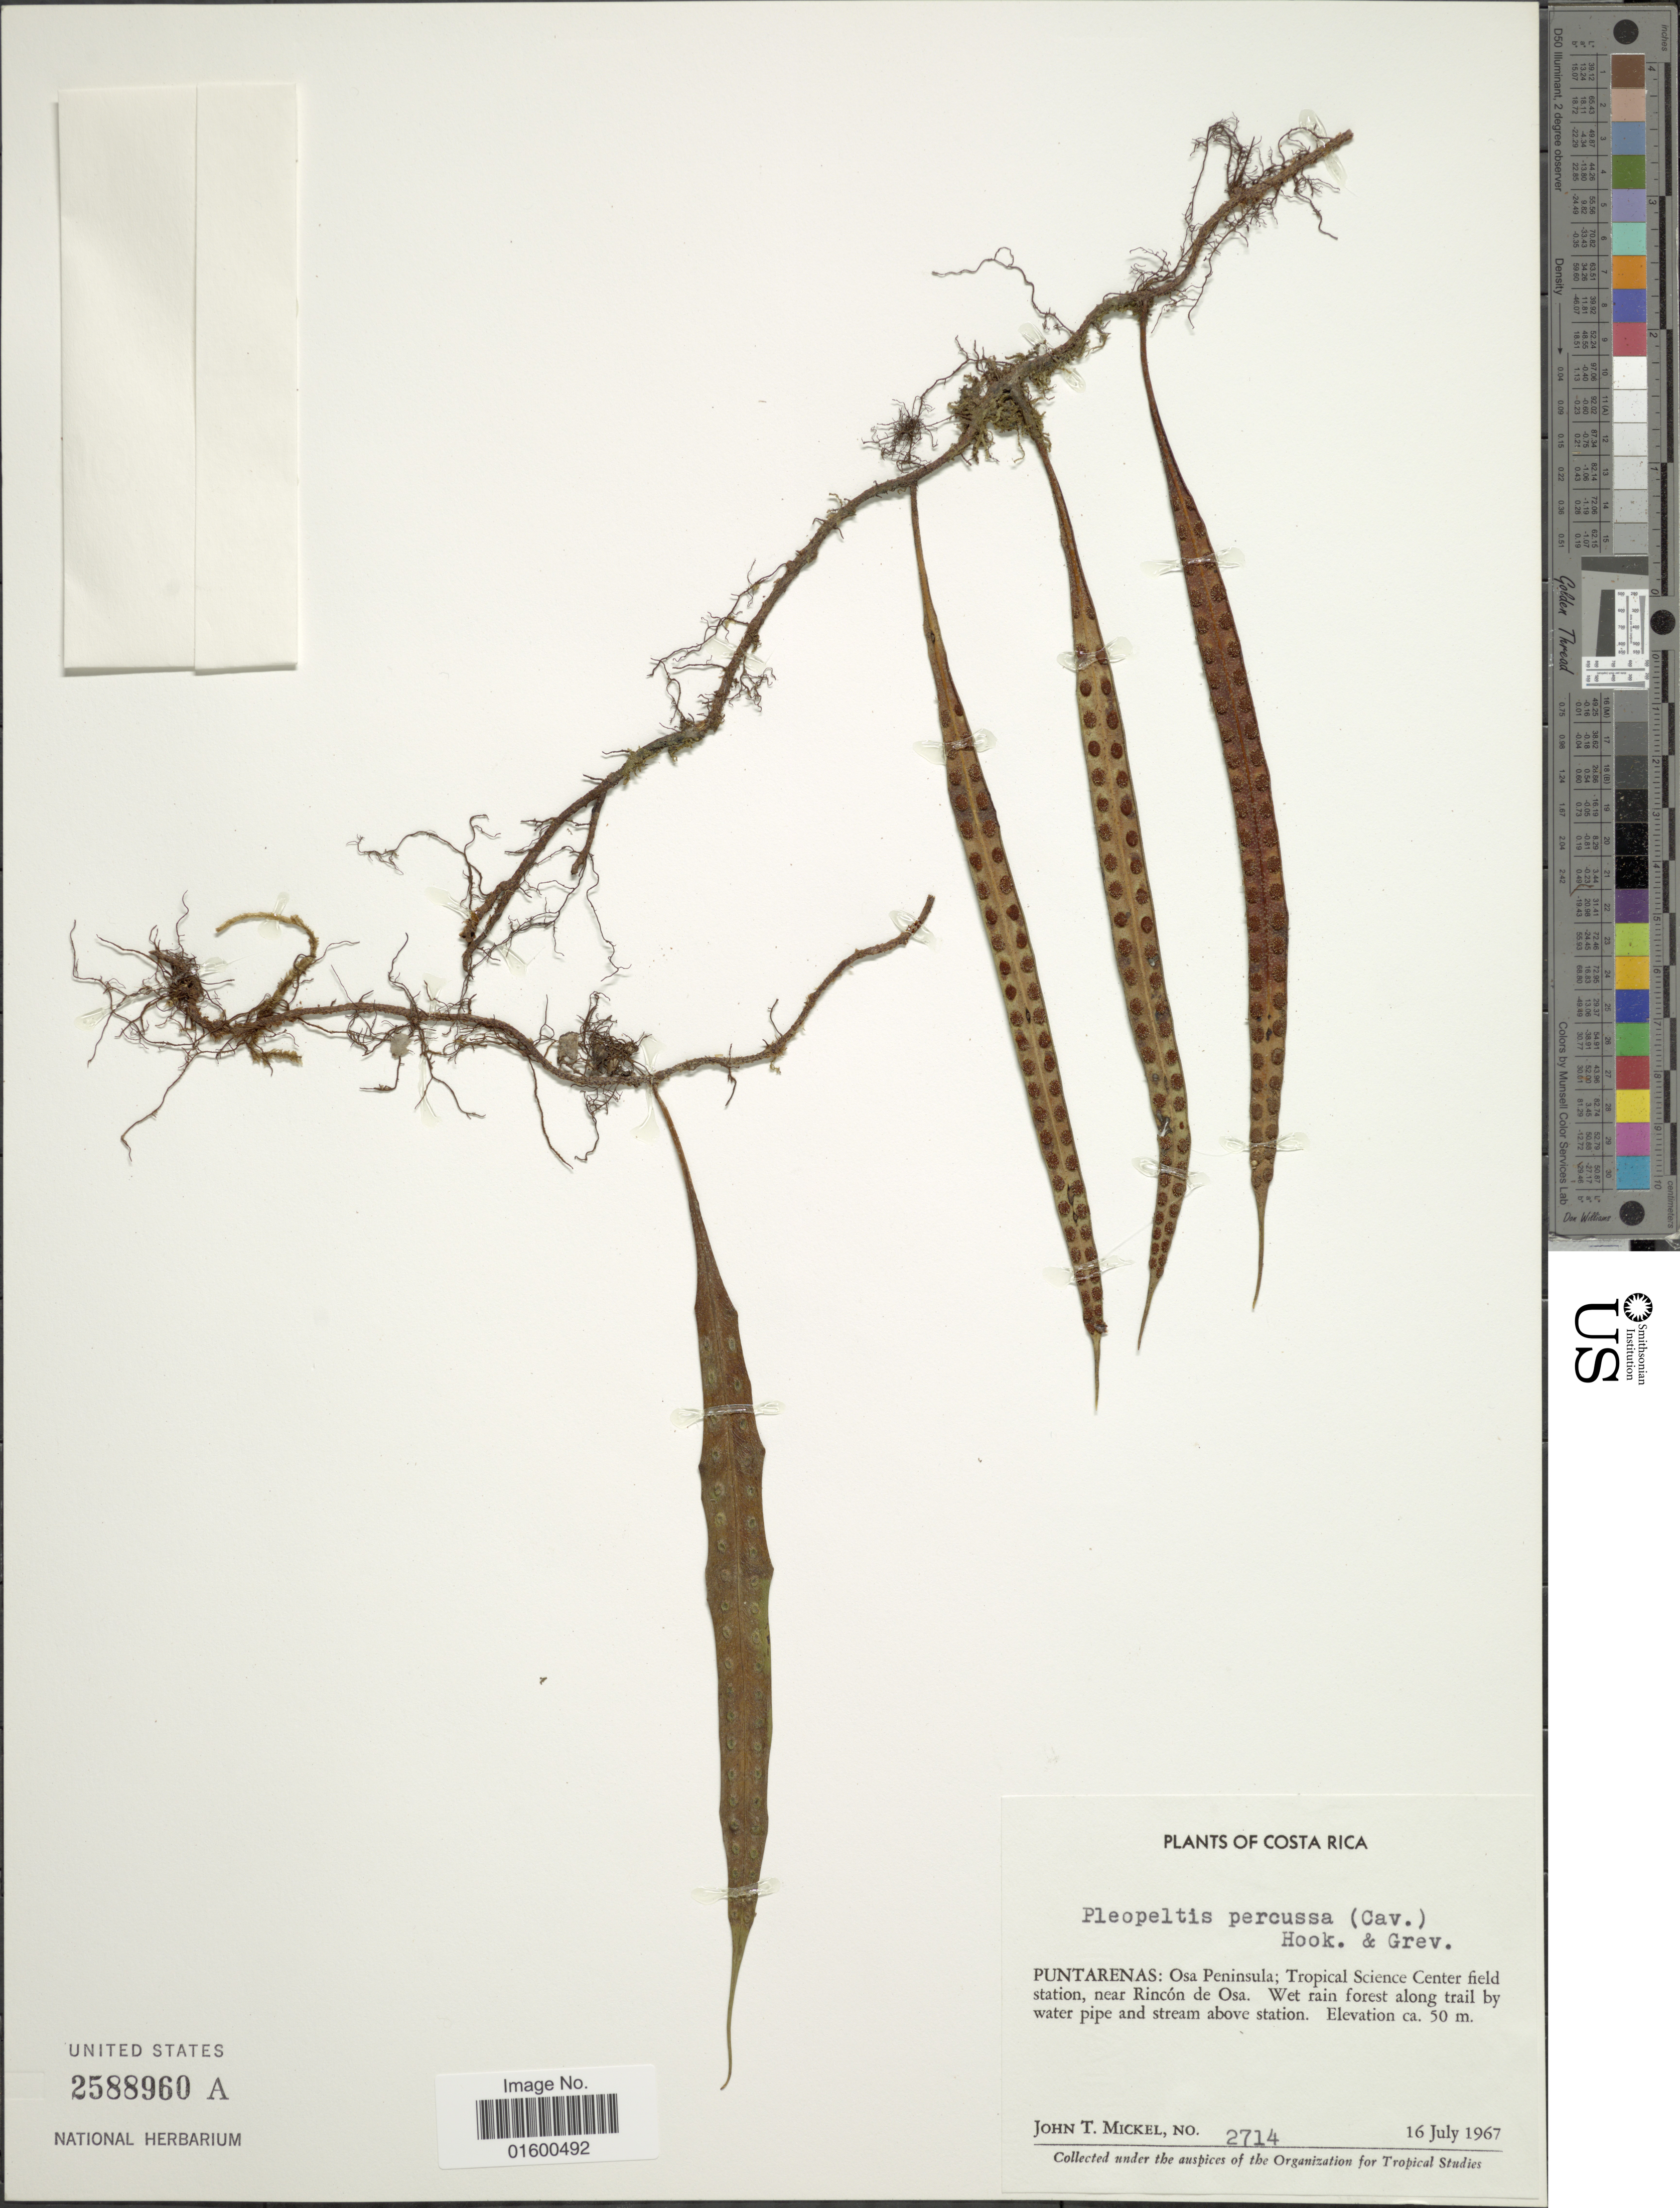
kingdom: Plantae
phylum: Tracheophyta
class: Polypodiopsida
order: Polypodiales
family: Polypodiaceae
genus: Microgramma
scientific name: Microgramma percussa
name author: (Cav.) de la Sota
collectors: J. T. Mickel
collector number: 2714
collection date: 1967-07-16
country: Costa Rica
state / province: Puntarenas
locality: Puntarenas: Osa Peninsula, Tropical Science Center field station, near Rincon de Osa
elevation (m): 50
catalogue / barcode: US 2588960A